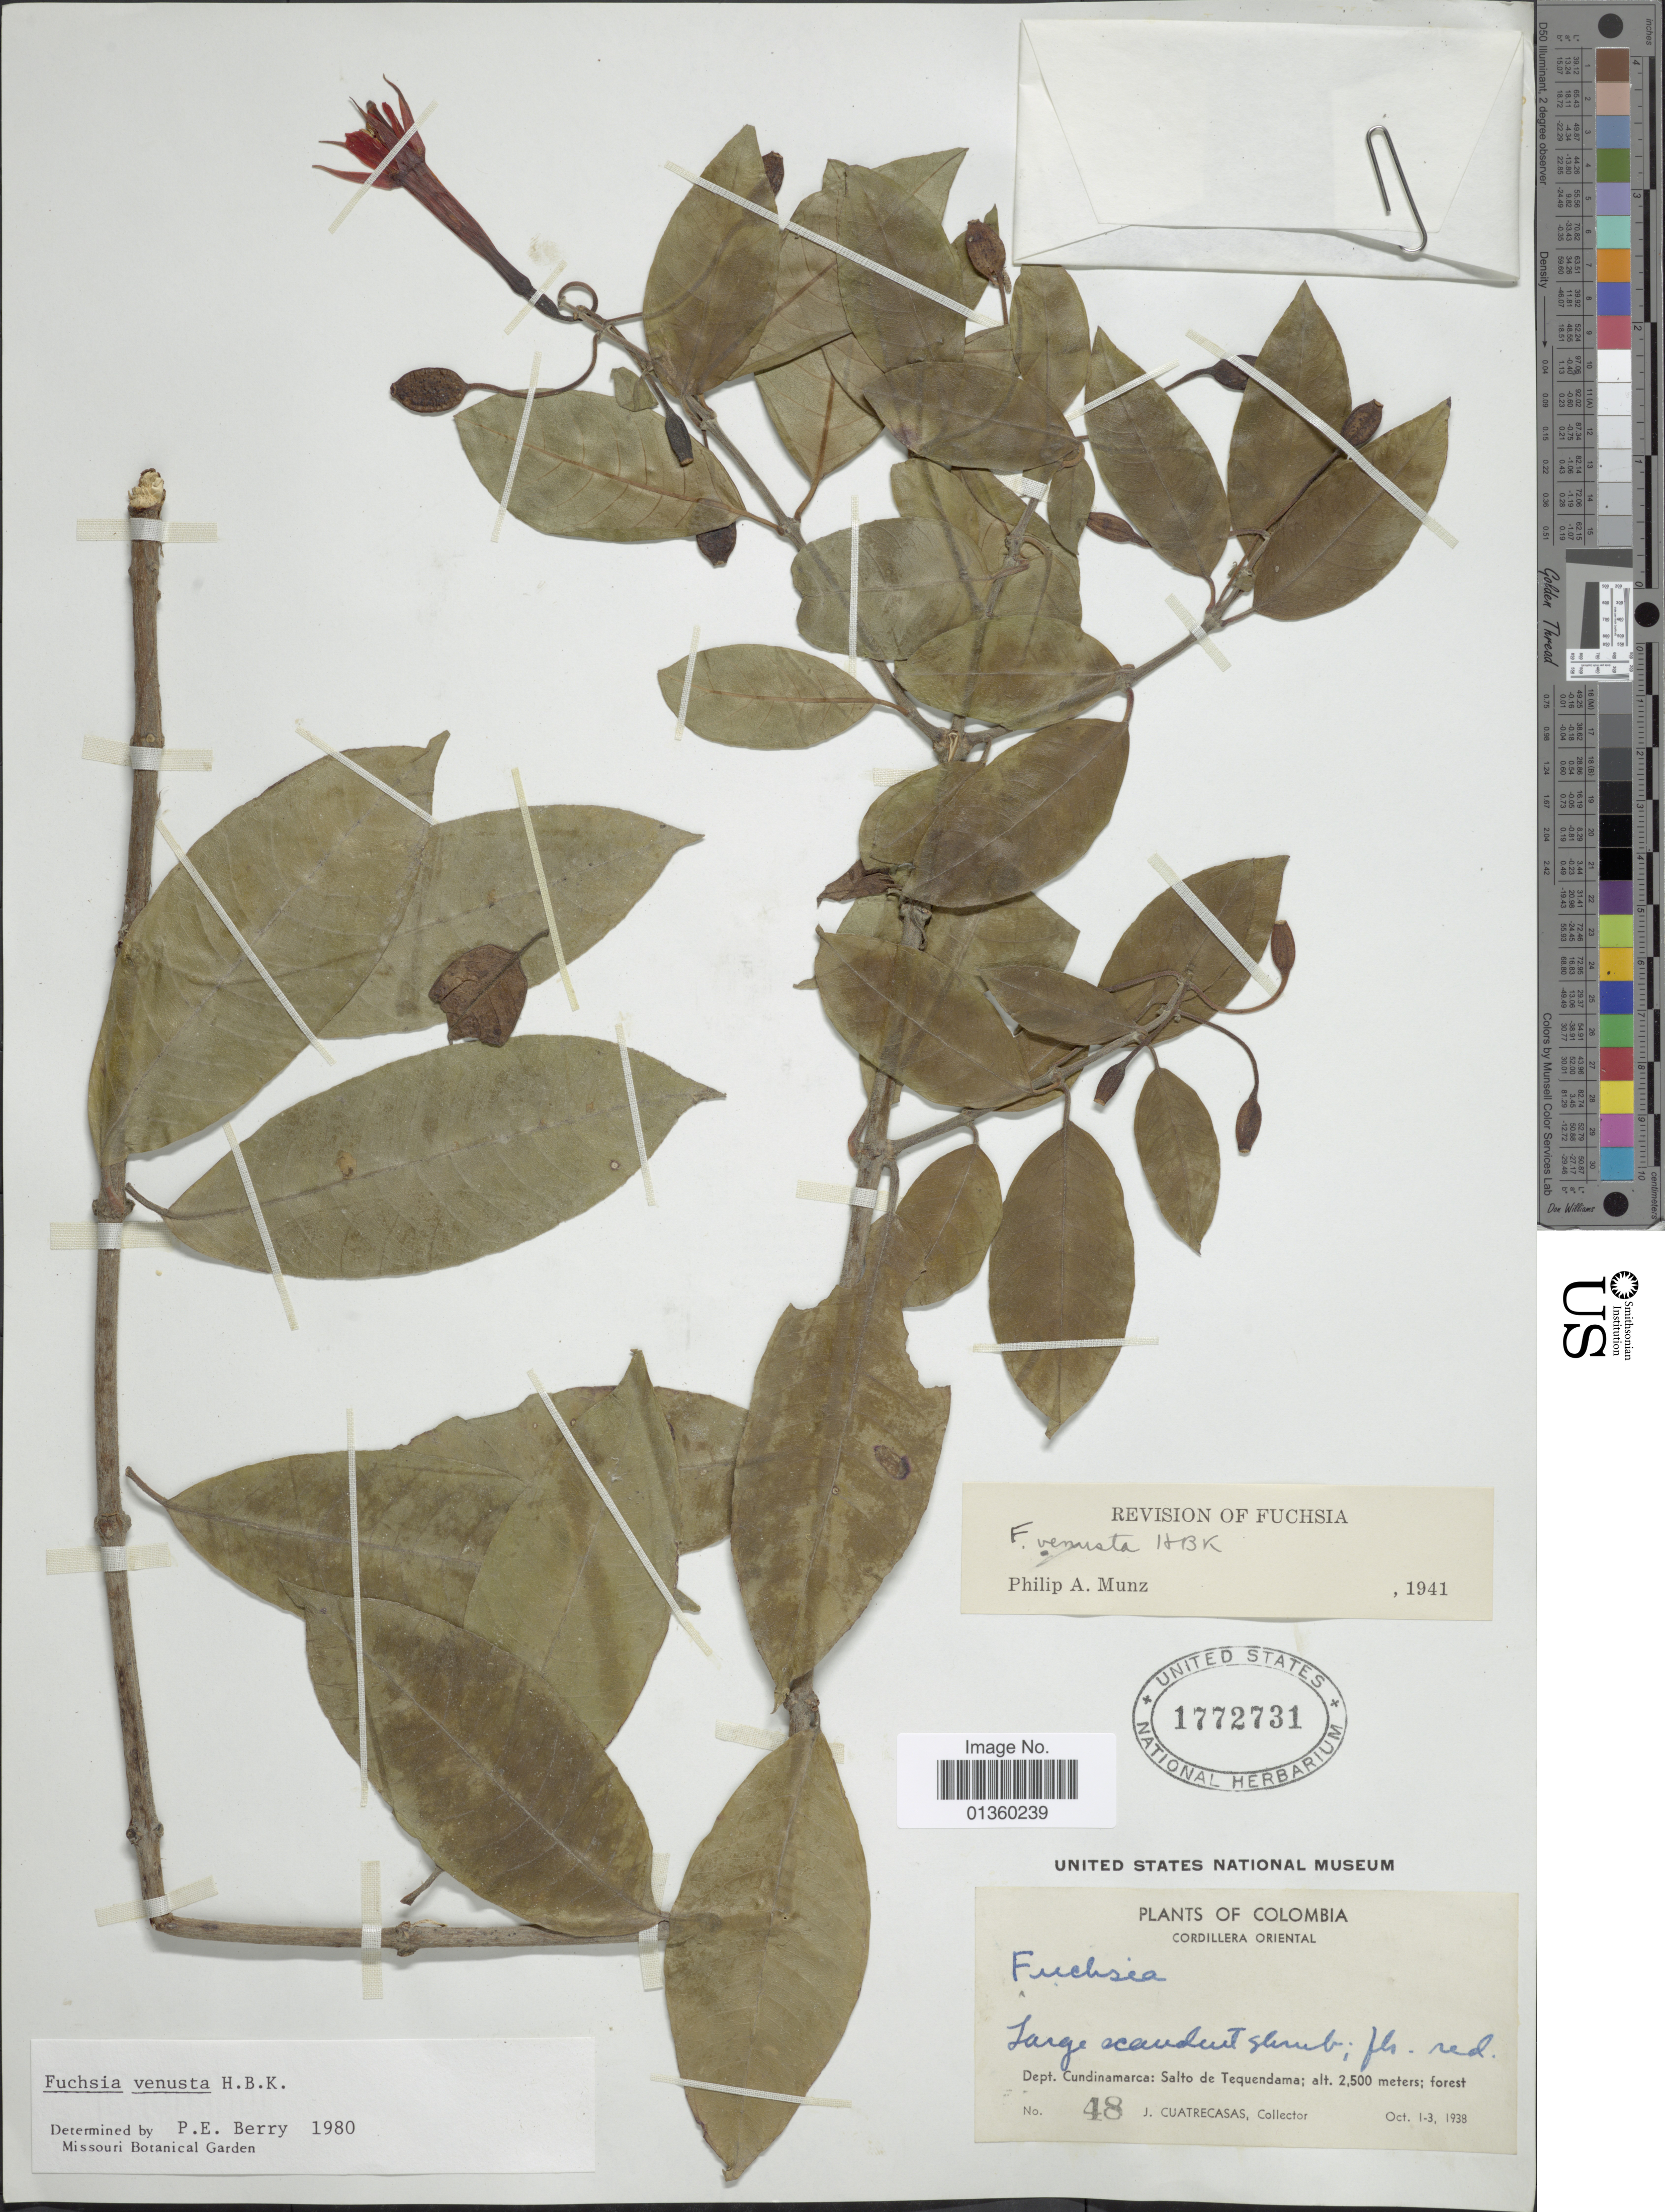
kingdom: Plantae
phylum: Tracheophyta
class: Magnoliopsida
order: Myrtales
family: Onagraceae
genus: Fuchsia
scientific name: Fuchsia venusta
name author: Kunth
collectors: J. Cuatrecasas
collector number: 48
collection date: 1938-10-01/1938-10-03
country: Colombia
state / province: Cundinamarca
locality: Codrillera Oriental. Salto de Tequendama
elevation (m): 2500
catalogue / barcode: US 1772731